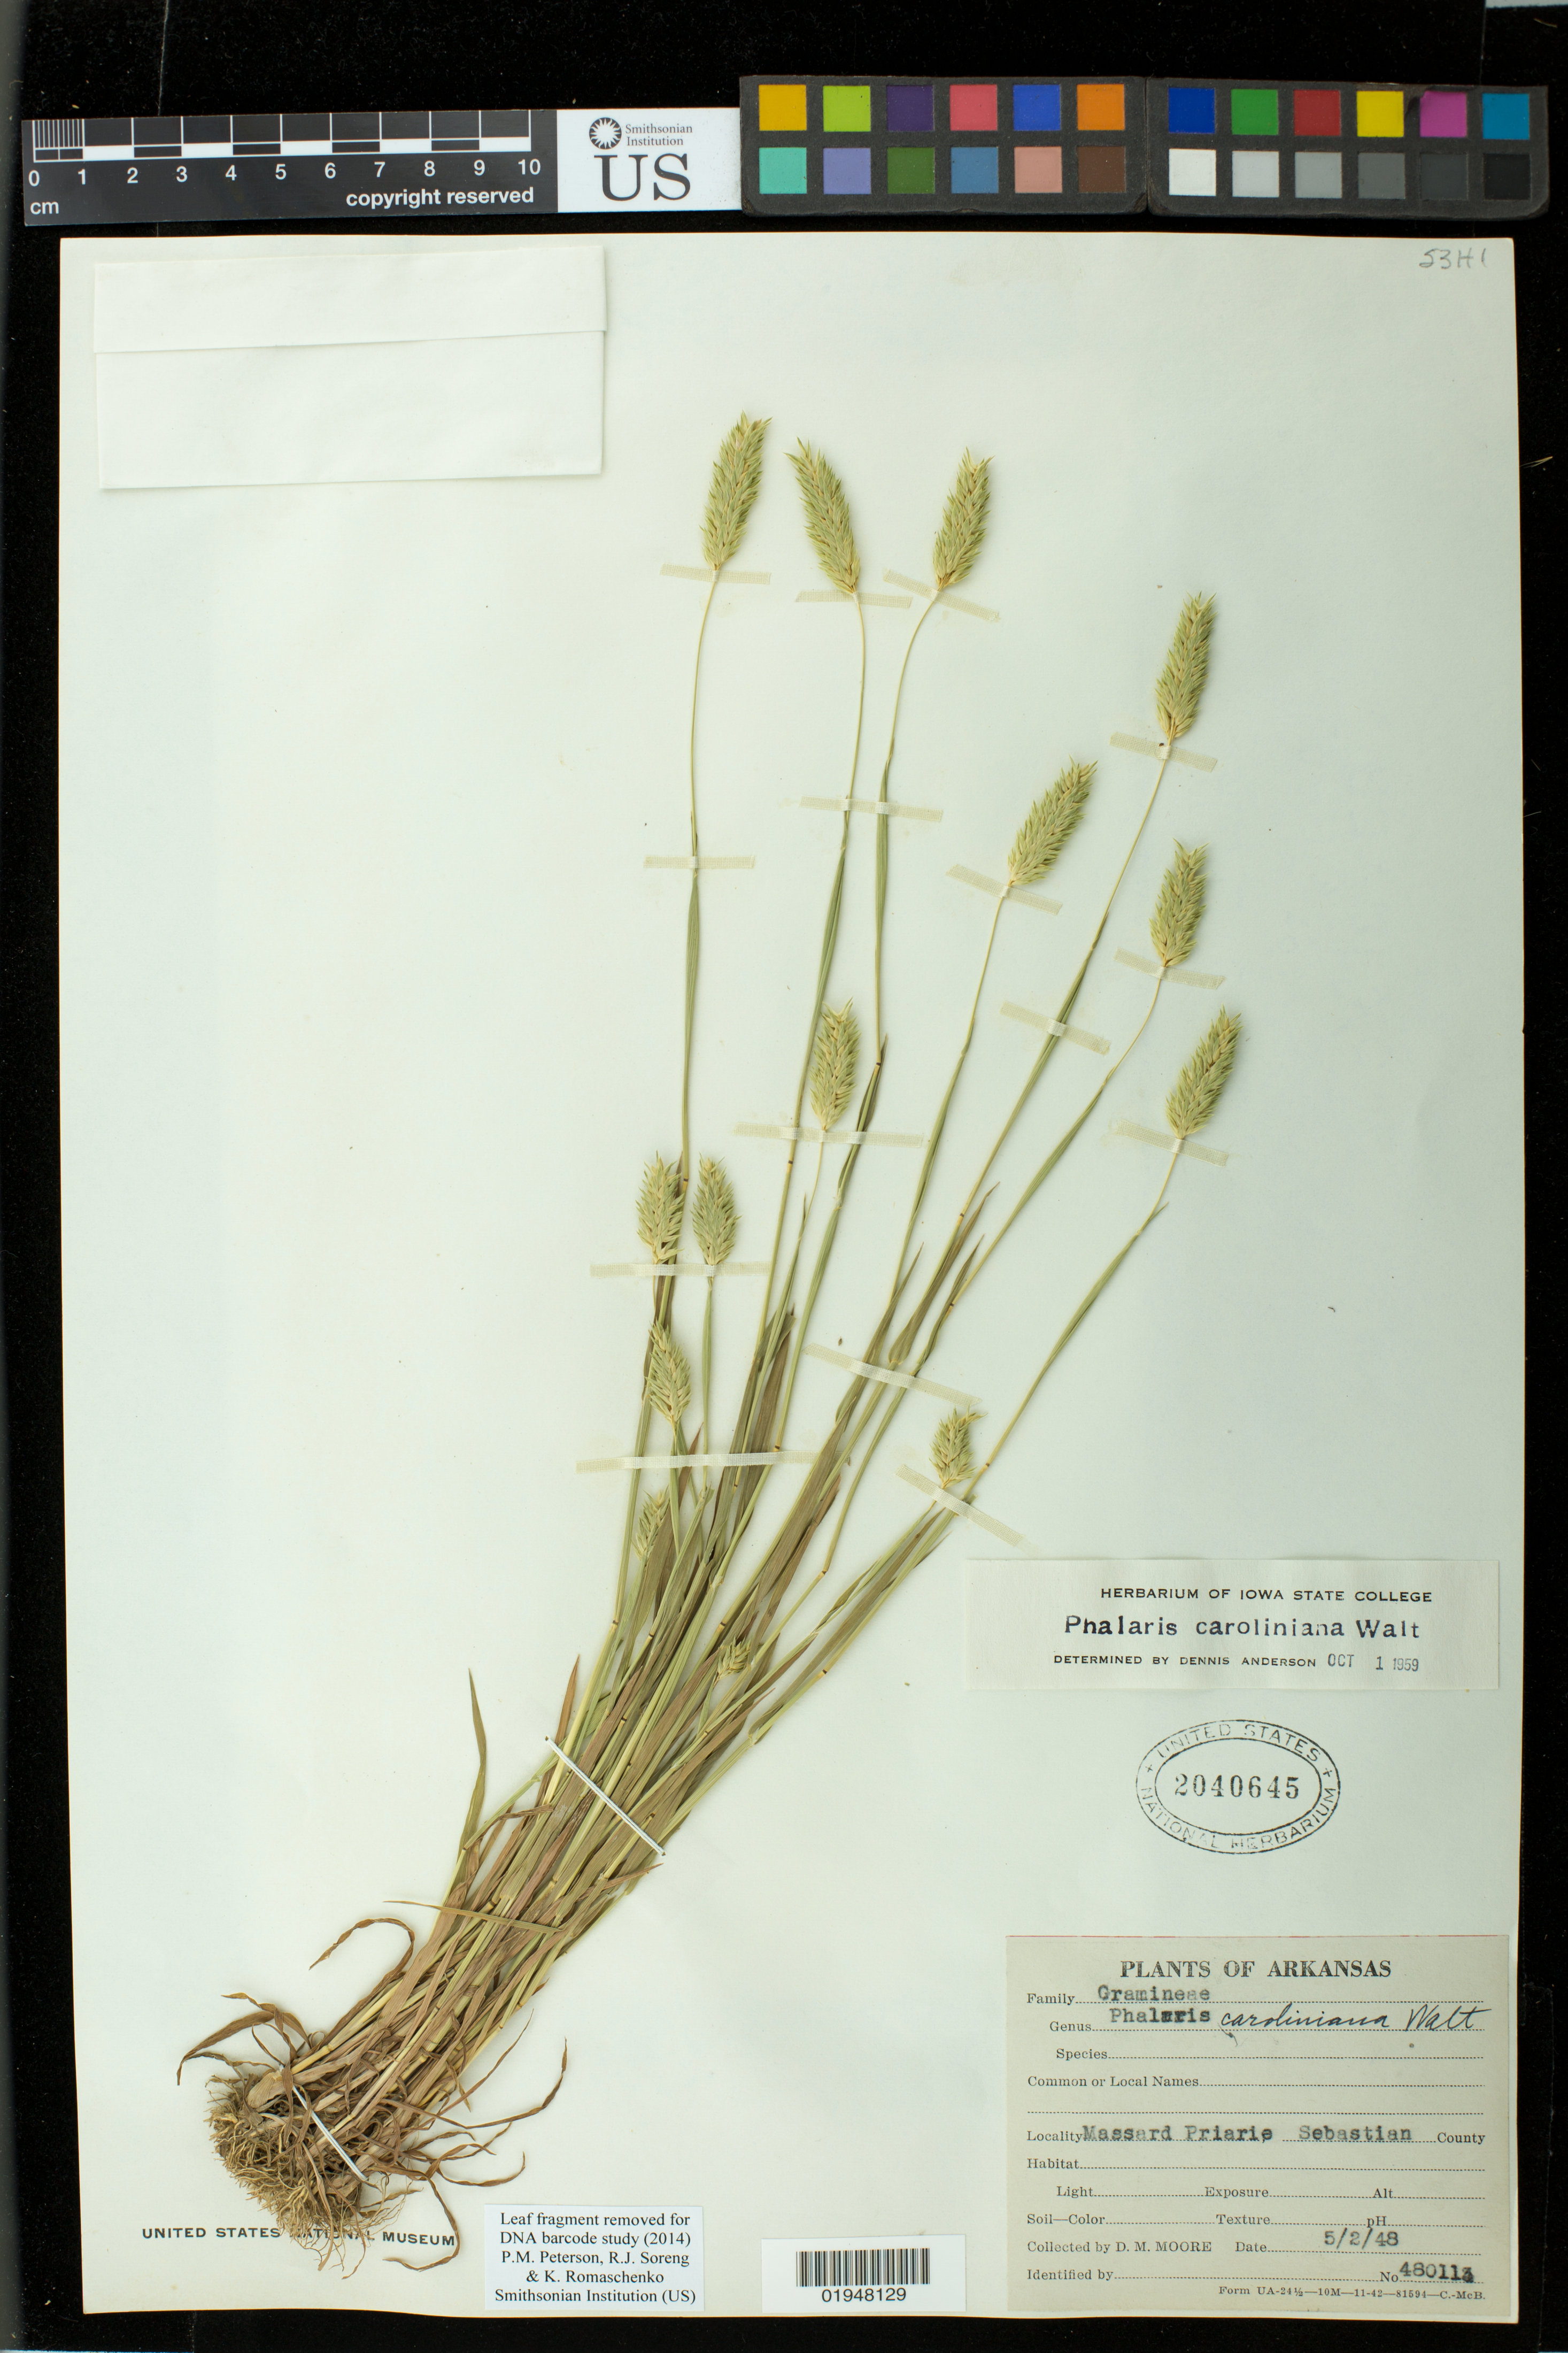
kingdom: Plantae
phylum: Tracheophyta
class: Liliopsida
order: Poales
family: Poaceae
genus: Phalaris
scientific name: Phalaris caroliniana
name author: Walter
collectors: D. Moore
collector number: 480113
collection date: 1948-05-02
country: United States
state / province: Arkansas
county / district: Sebastian County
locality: Massard Prairie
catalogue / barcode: US 2040645